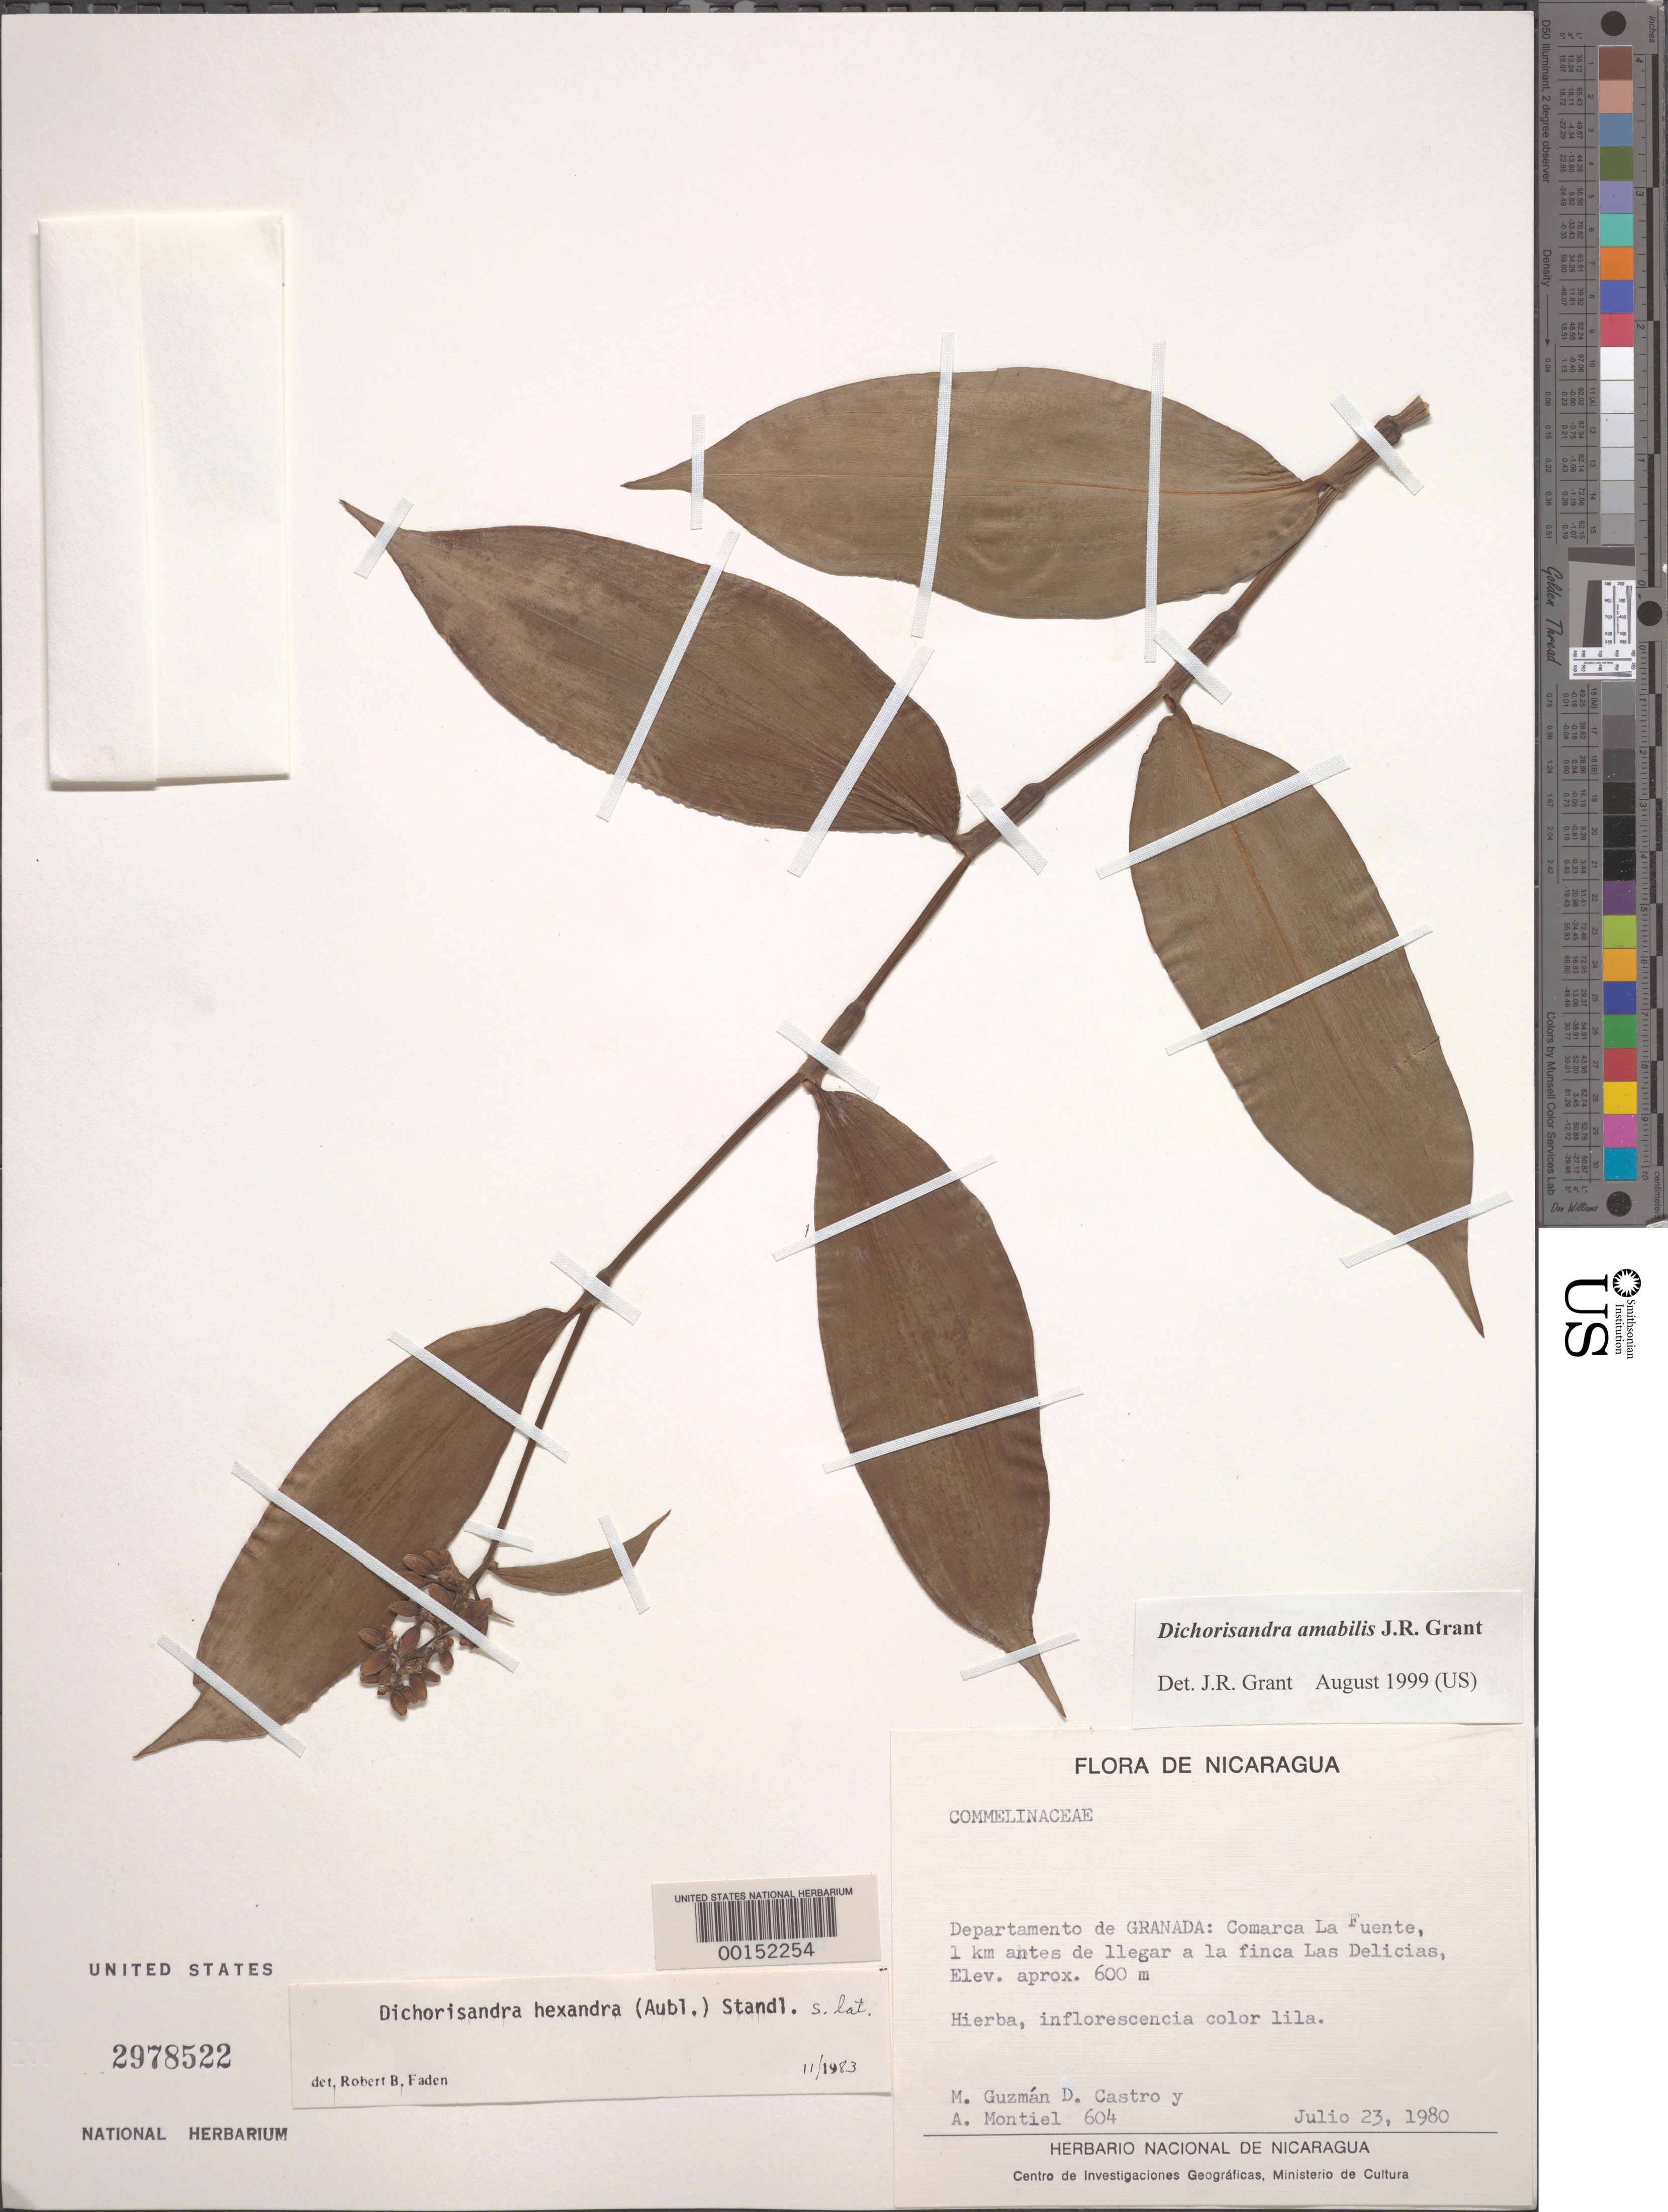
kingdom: Plantae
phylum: Tracheophyta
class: Liliopsida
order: Commelinales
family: Commelinaceae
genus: Dichorisandra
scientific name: Dichorisandra hexandra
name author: (Aubl.) Standl.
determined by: Faden, Robert B., (US), Smithsonian Institution - National Museum of Natural History (UNITED STATES)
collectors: M. Guzman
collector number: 604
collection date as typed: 23 Jul 1980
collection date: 1980-07-23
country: Nicaragua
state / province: Granada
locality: Comarca la fuente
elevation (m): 600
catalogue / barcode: US 2978522